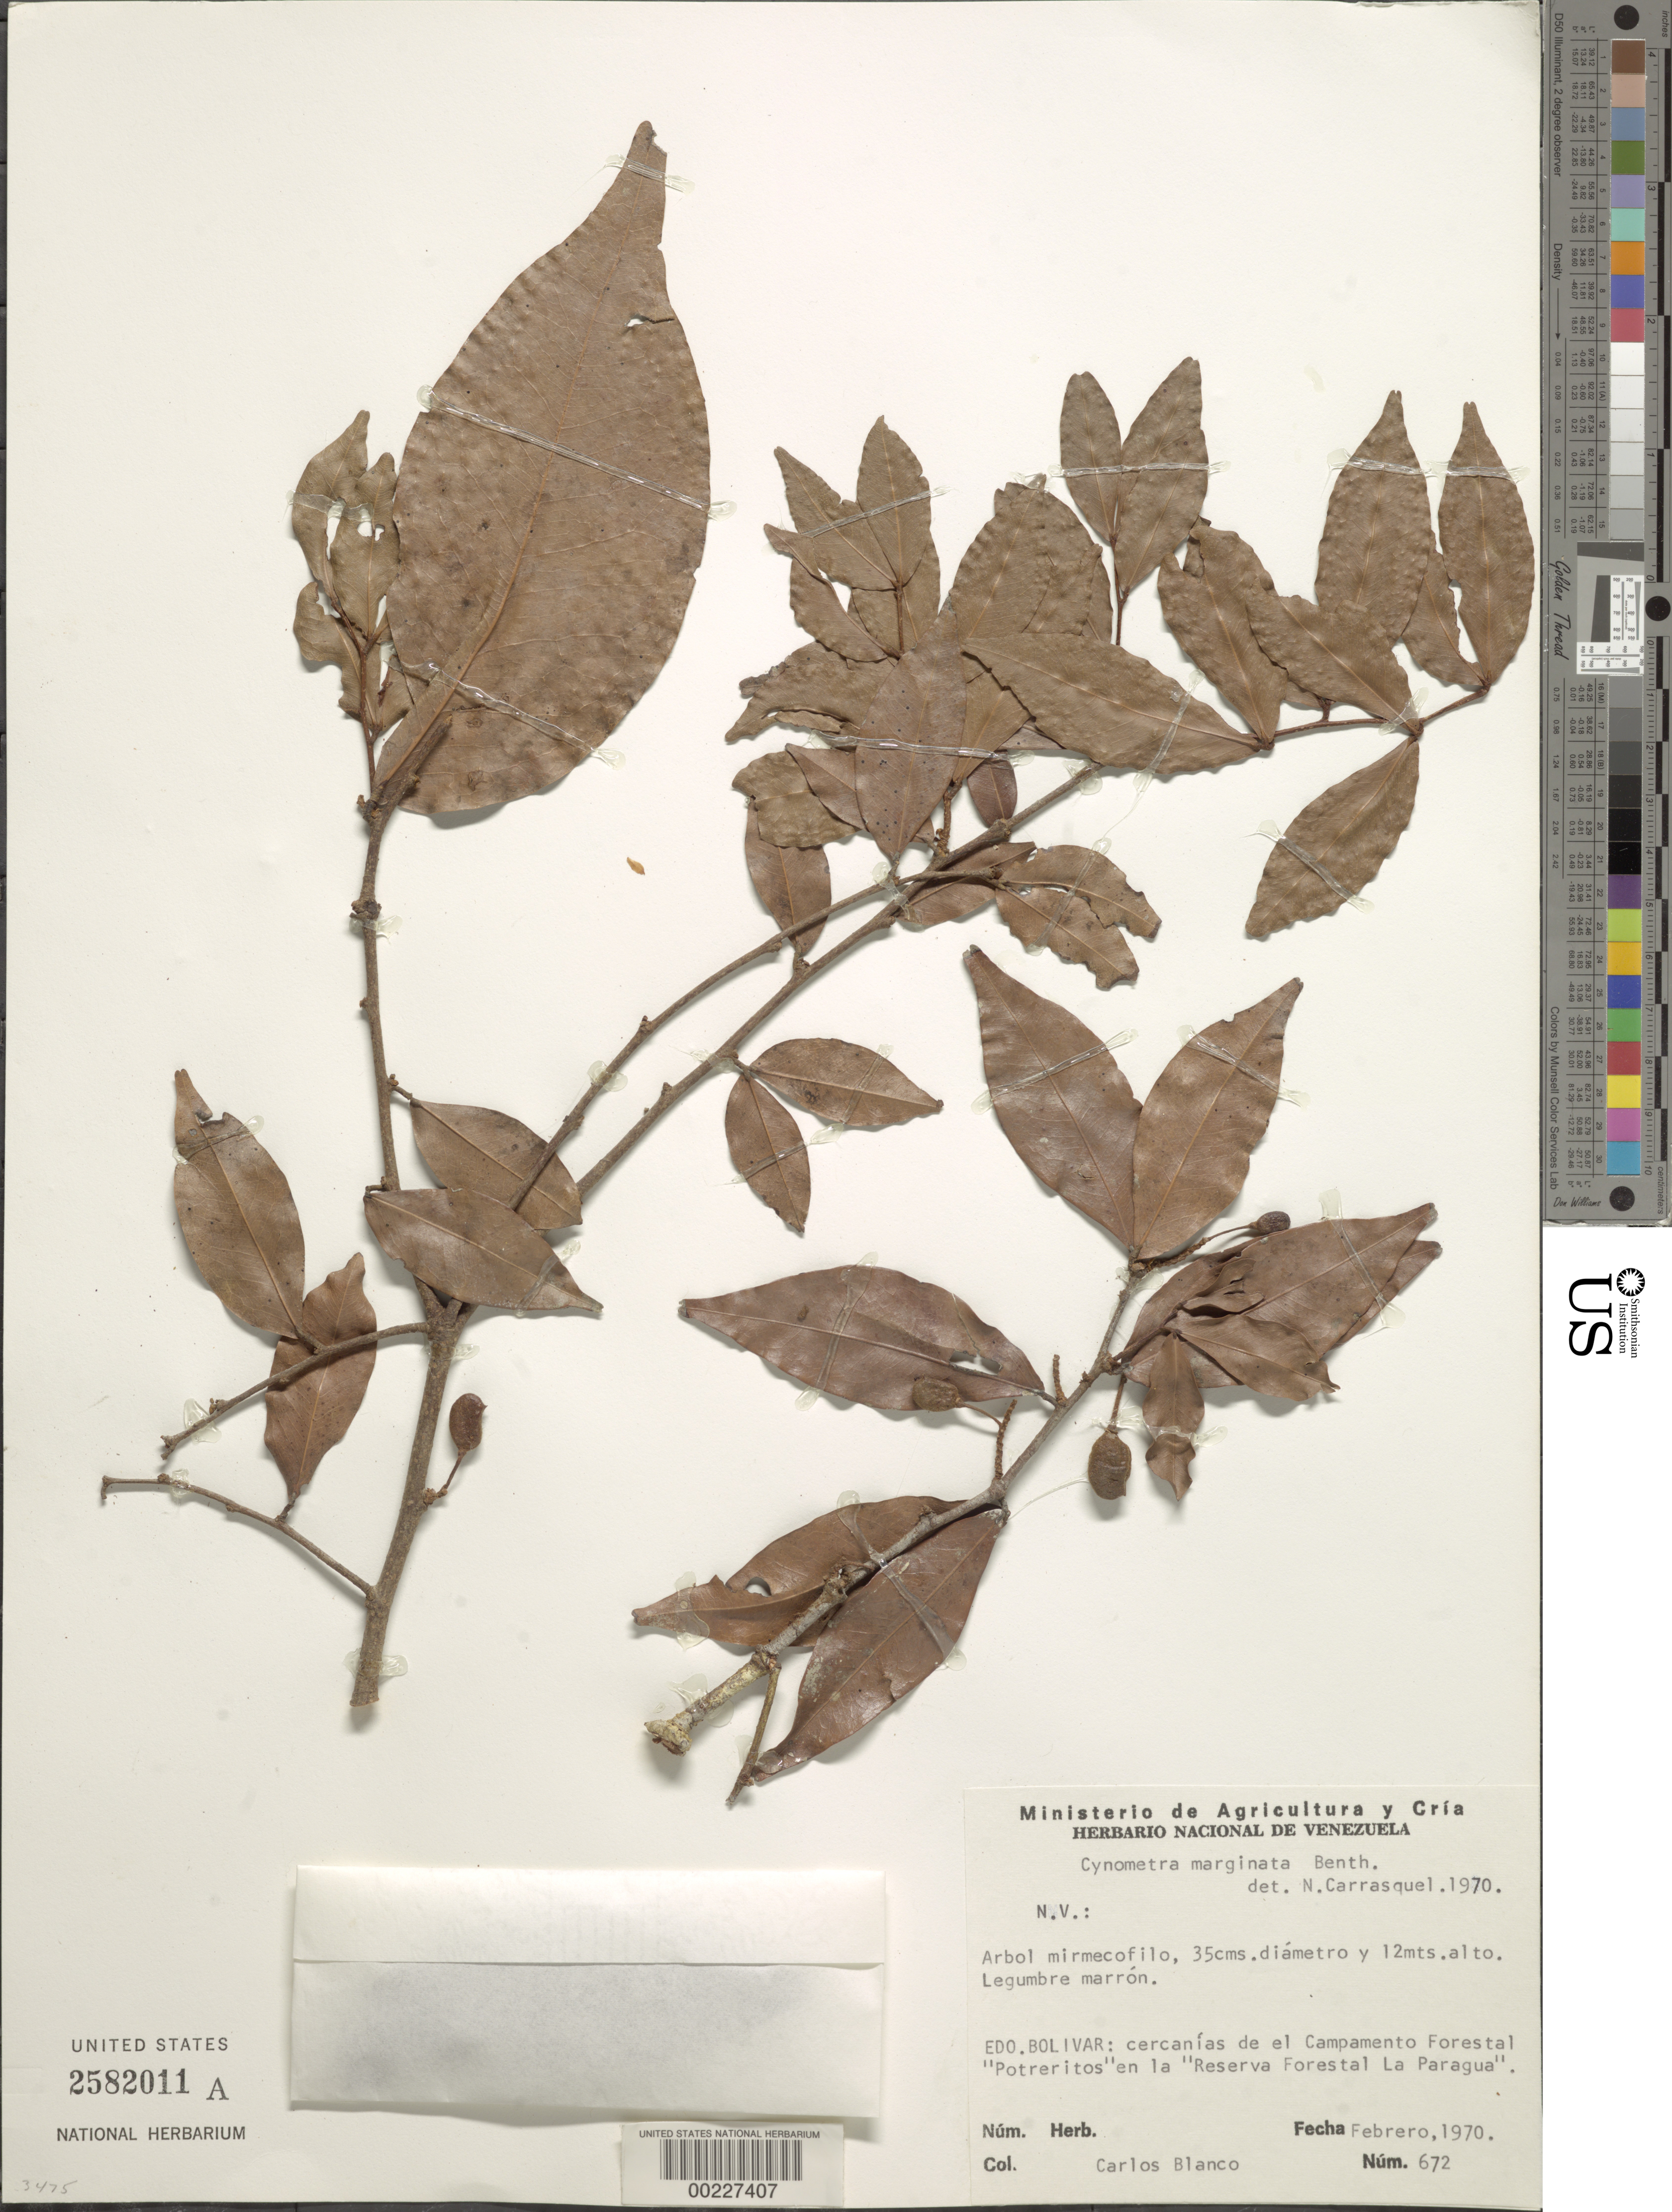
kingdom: Plantae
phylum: Tracheophyta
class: Magnoliopsida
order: Fabales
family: Fabaceae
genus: Cynometra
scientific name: Cynometra marginata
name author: Benth.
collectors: C. A. Blanco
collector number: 672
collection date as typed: Feb 1970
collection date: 1970-02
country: Venezuela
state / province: Bolivar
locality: Vicinity of campamento forestal "potreritos" in the "reserva forestal la paragua"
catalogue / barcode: US 2582011A